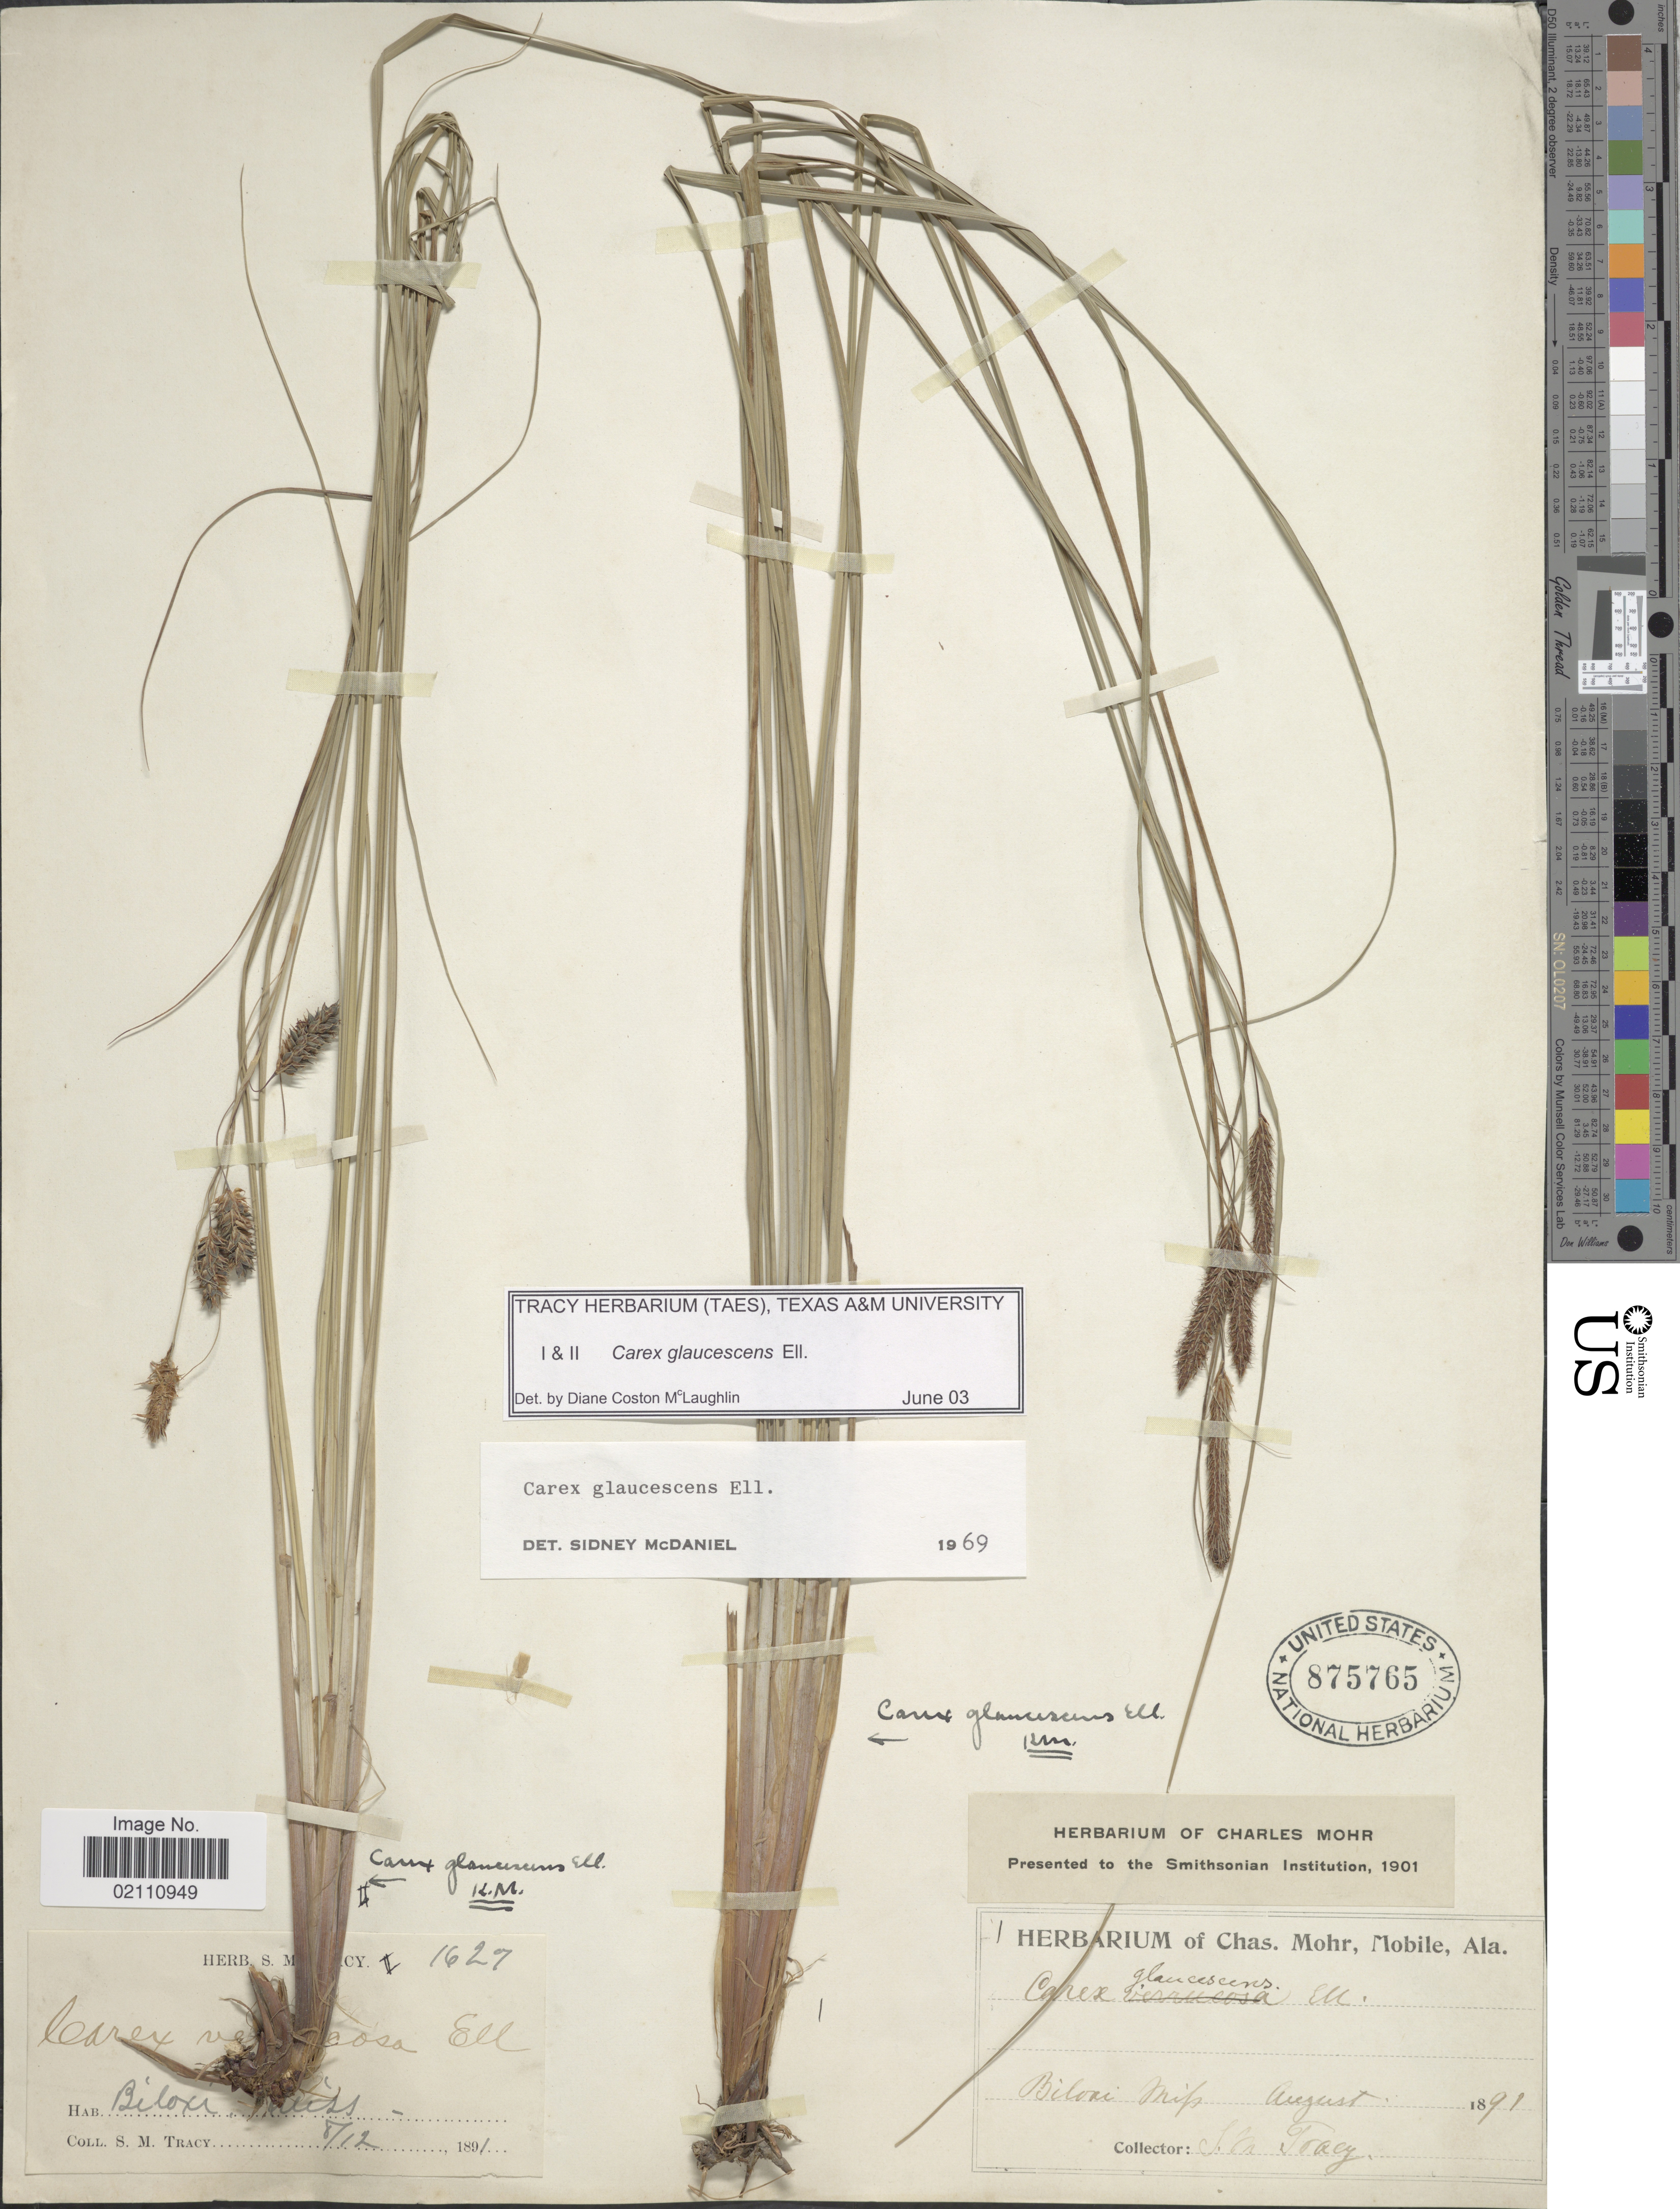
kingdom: Plantae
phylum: Tracheophyta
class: Liliopsida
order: Poales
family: Cyperaceae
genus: Carex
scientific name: Carex glaucescens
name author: Elliott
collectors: S. M. Tracy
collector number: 1627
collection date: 1891-08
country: United States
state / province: Mississippi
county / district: Harrison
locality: Biloxi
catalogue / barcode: US 875765